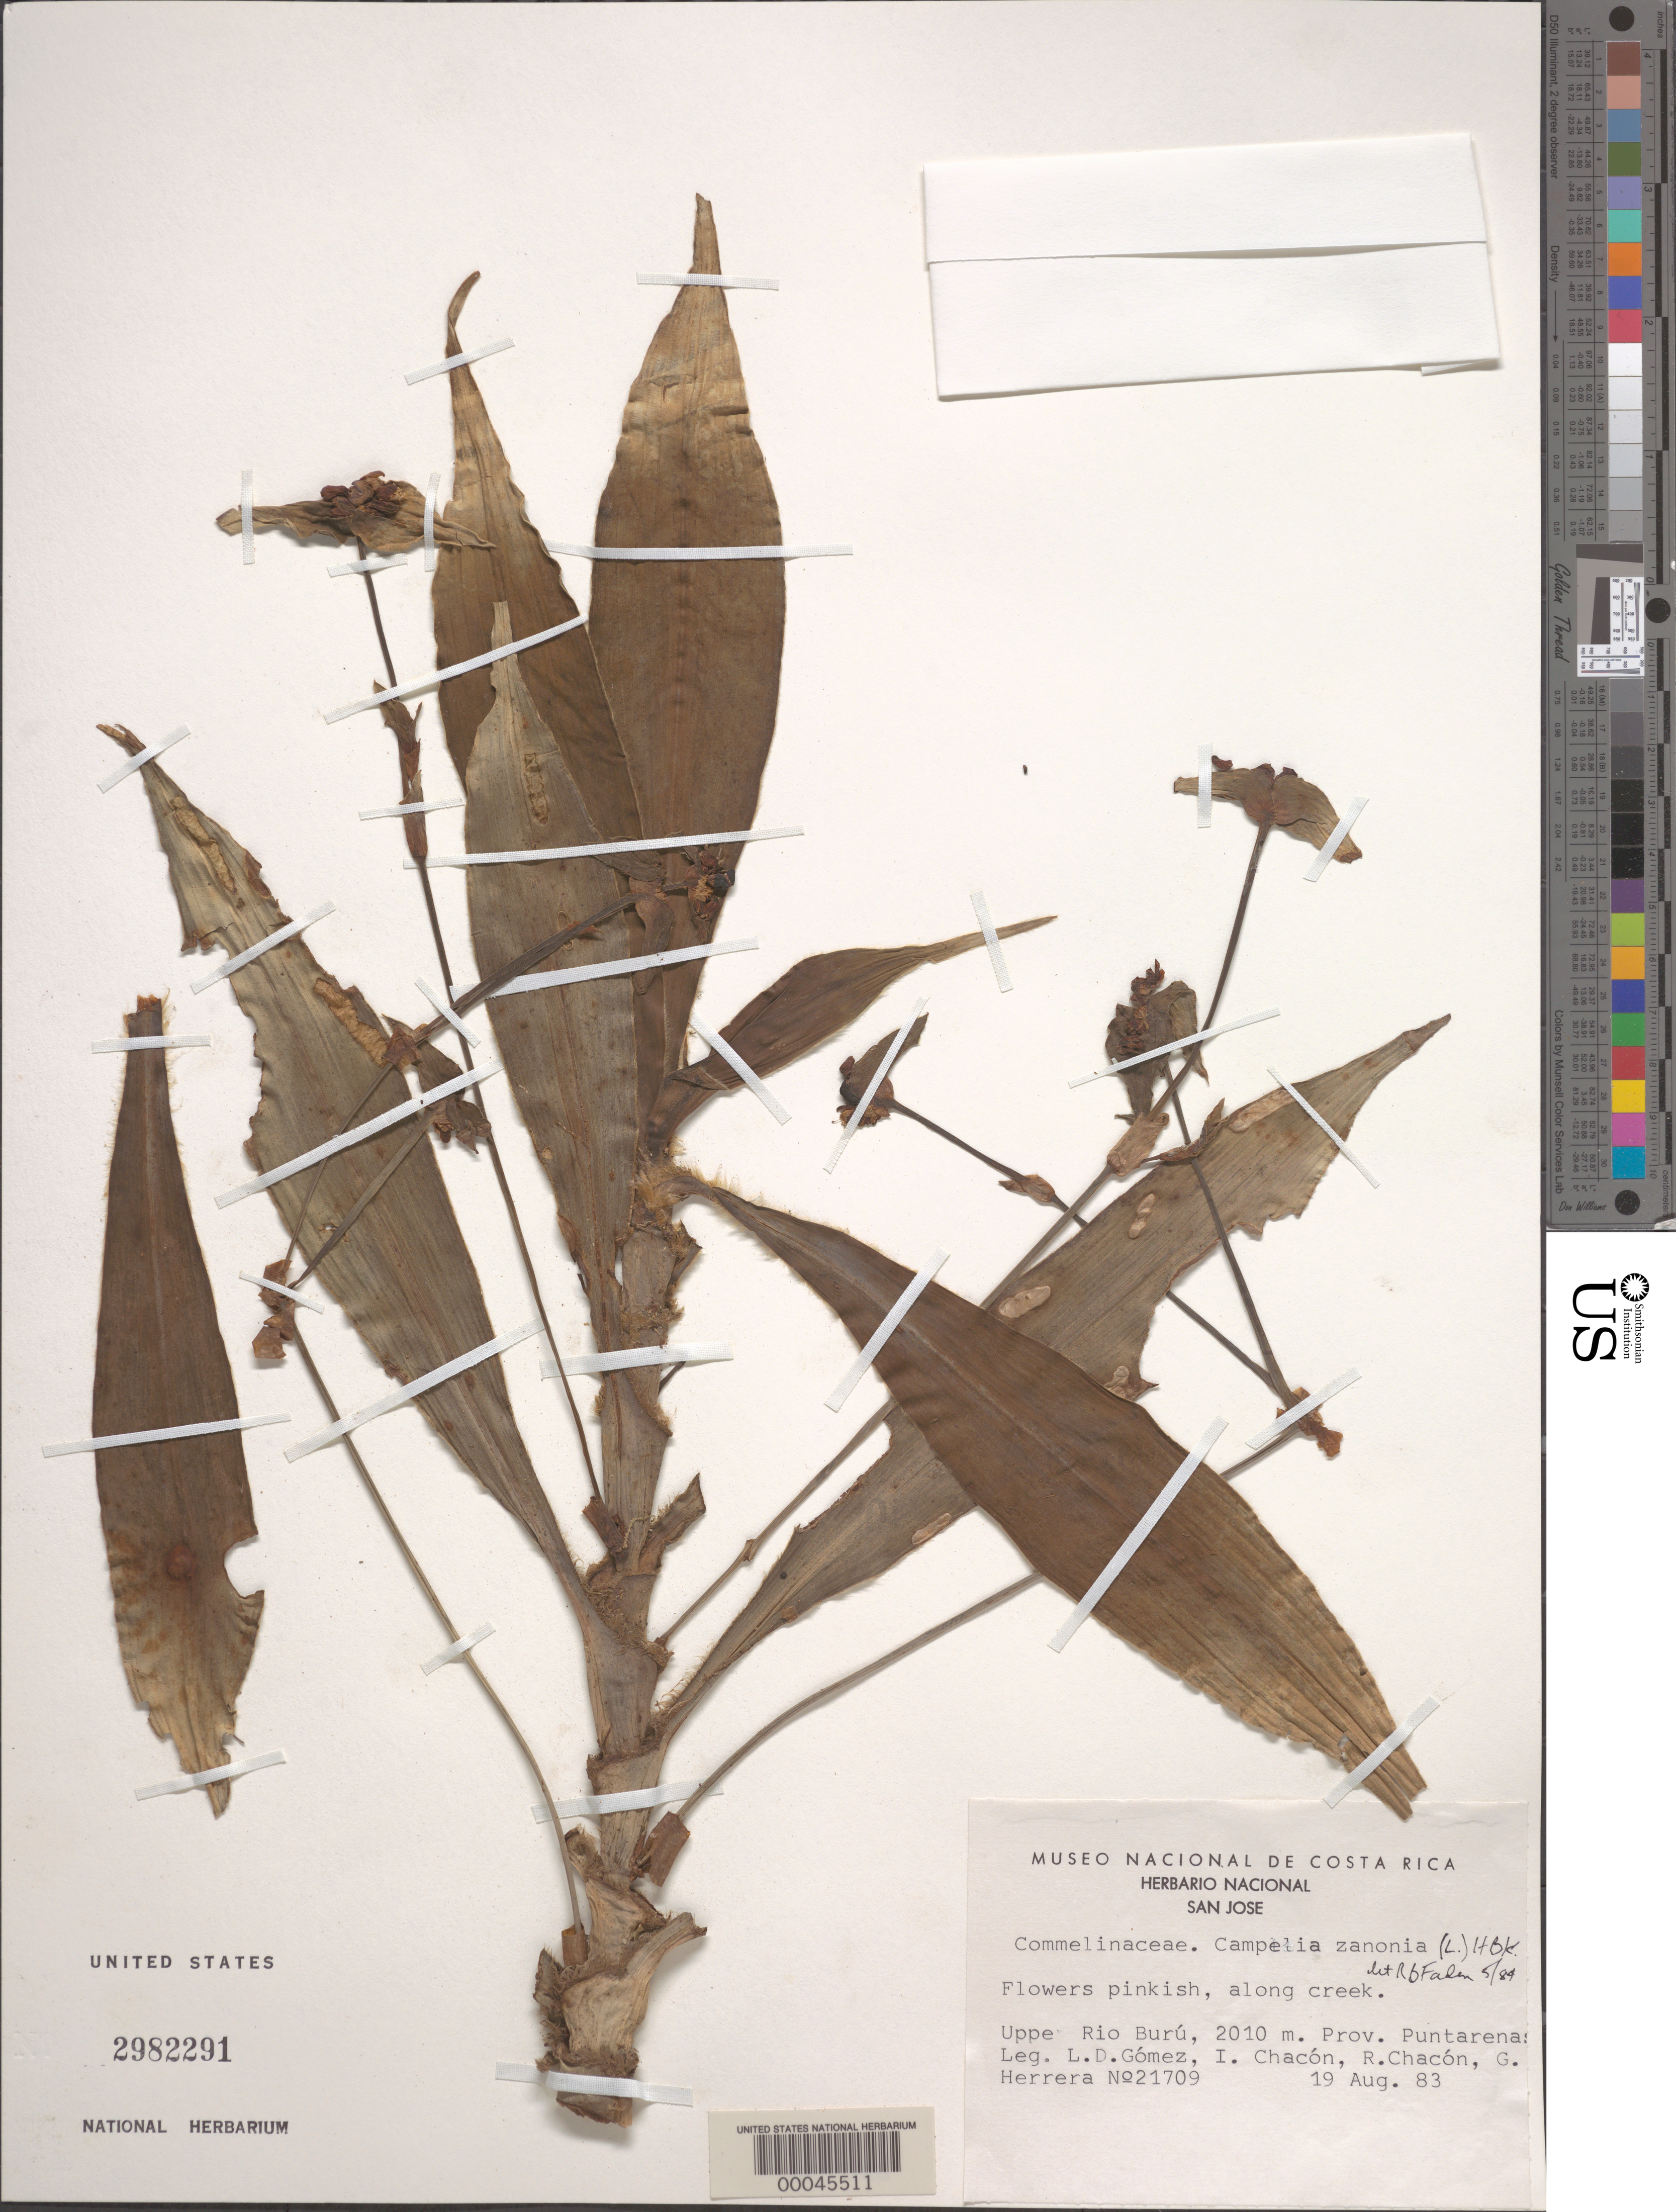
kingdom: Plantae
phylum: Tracheophyta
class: Liliopsida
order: Commelinales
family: Commelinaceae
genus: Tradescantia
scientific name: Tradescantia zanonia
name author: (L.) Sw.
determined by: Faden, Robert B., (US), Smithsonian Institution - National Museum of Natural History (UNITED STATES)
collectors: L. D. Gómez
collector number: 21709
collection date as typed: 19 Aug 1983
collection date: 1983-08-19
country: Costa Rica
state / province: Puntarenas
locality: Upper rio buru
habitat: Creekbank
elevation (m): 2010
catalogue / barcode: US 2982291